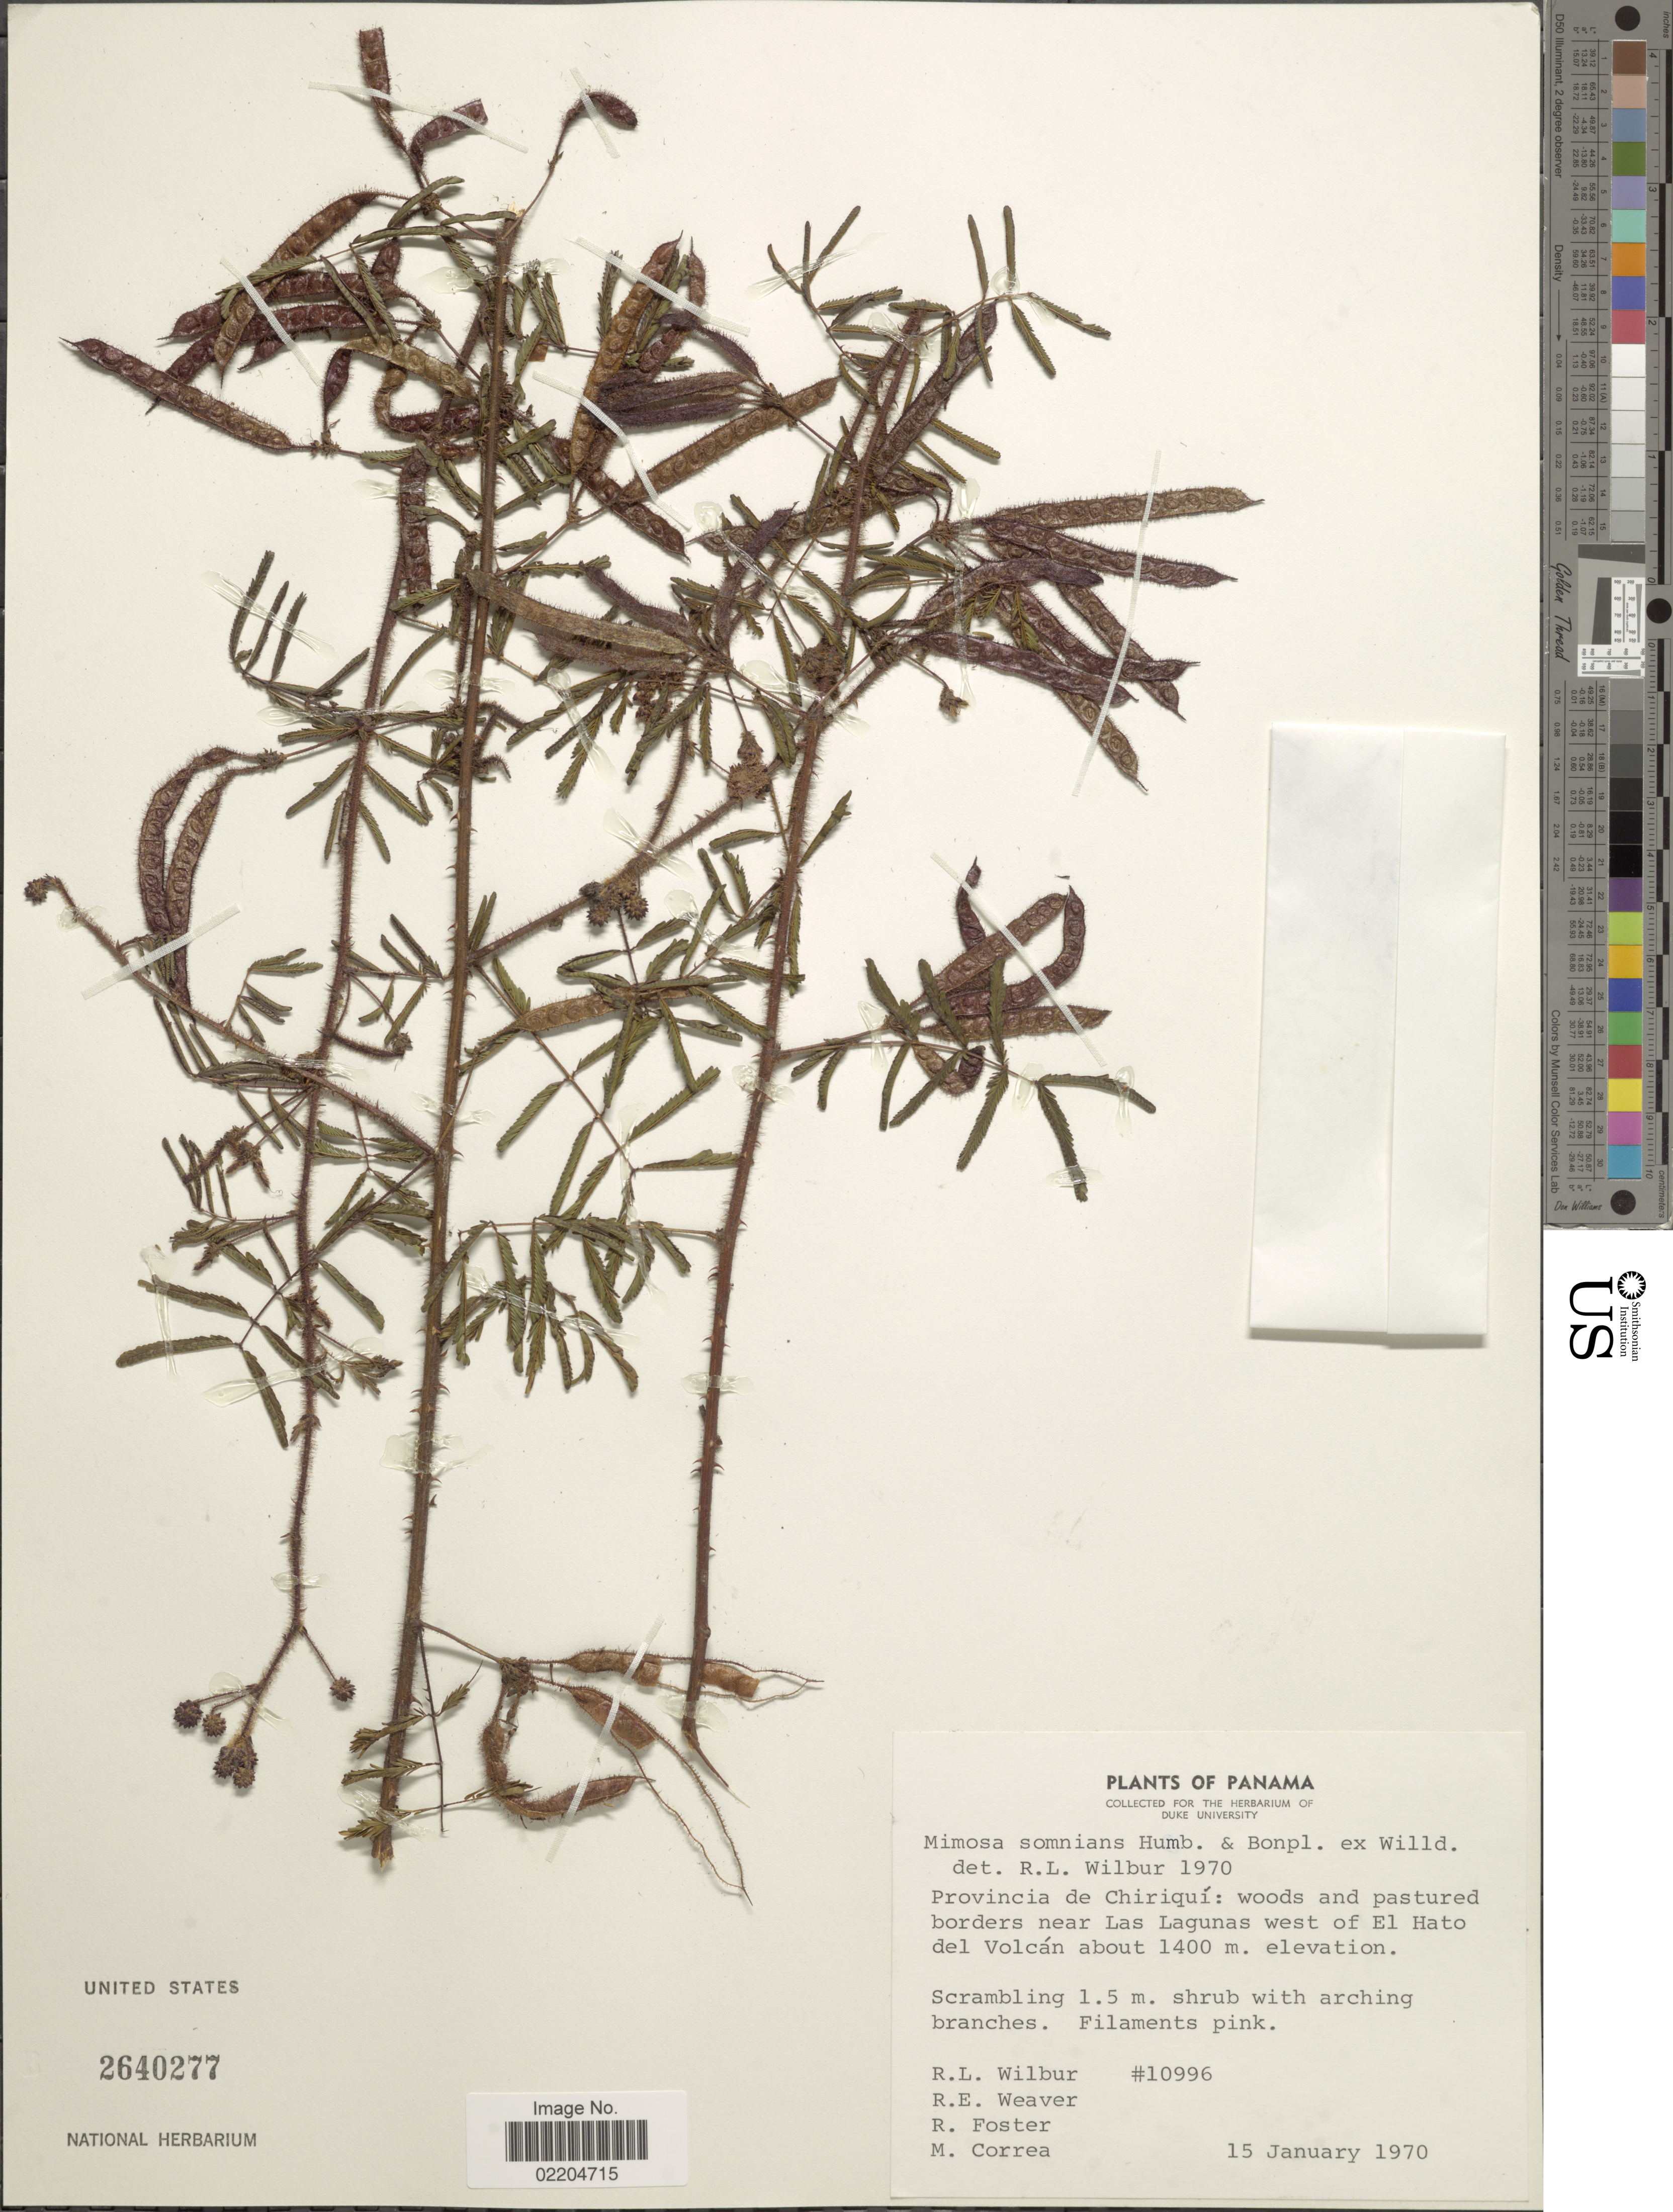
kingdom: Plantae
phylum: Tracheophyta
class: Magnoliopsida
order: Fabales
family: Fabaceae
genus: Mimosa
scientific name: Mimosa somnians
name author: Humb. & Bonpl. ex Willd.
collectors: R. L. Wilbur, R. E. Weaver, R. Foster & M. Correa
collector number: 10996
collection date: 1970-01-15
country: Panama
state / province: Chiriqui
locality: Provincia de Chiriqui; woods and pastured borders near Las Lagunas west of El Hato del Volcan.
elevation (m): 1400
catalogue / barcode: US 2640277